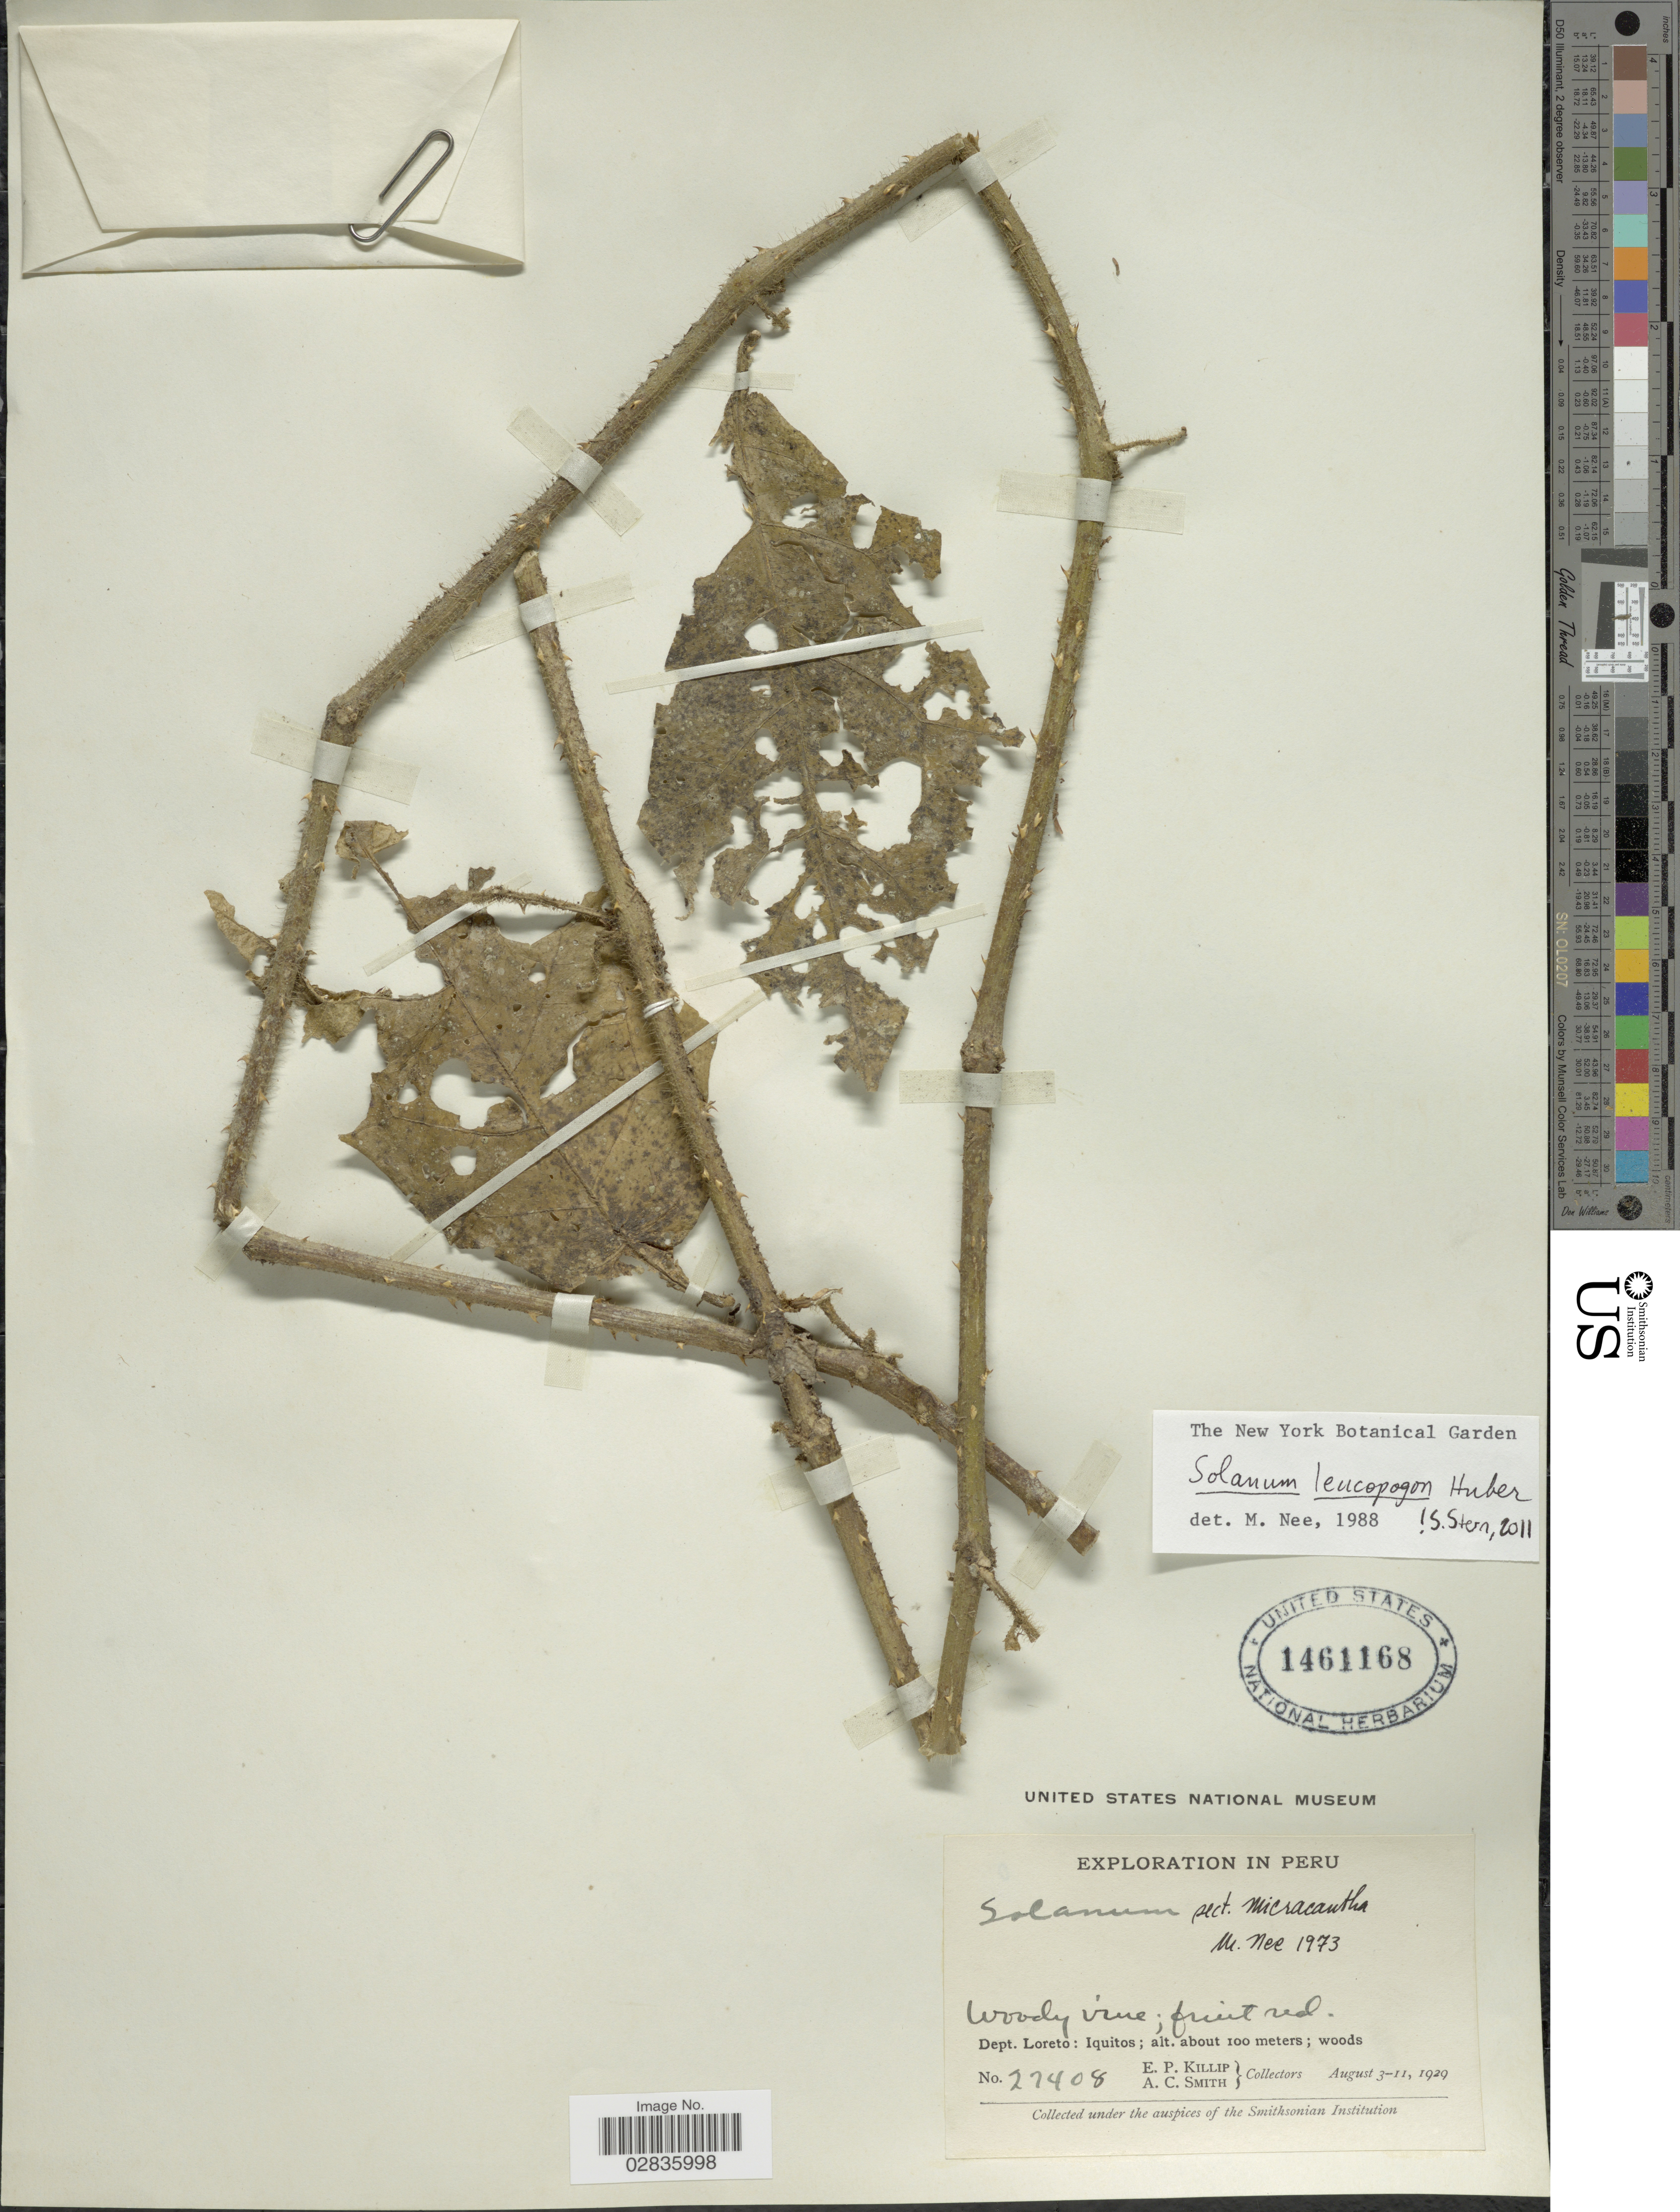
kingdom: Plantae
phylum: Tracheophyta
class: Magnoliopsida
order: Solanales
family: Solanaceae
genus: Solanum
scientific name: Solanum leucopogon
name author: Huber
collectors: E. P. Killip & A. C. Smith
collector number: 27408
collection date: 1929-08-03/1929-08-11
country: Peru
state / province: Loreto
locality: Dept. Loreto: Iquitos.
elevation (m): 100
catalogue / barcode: US 1461168